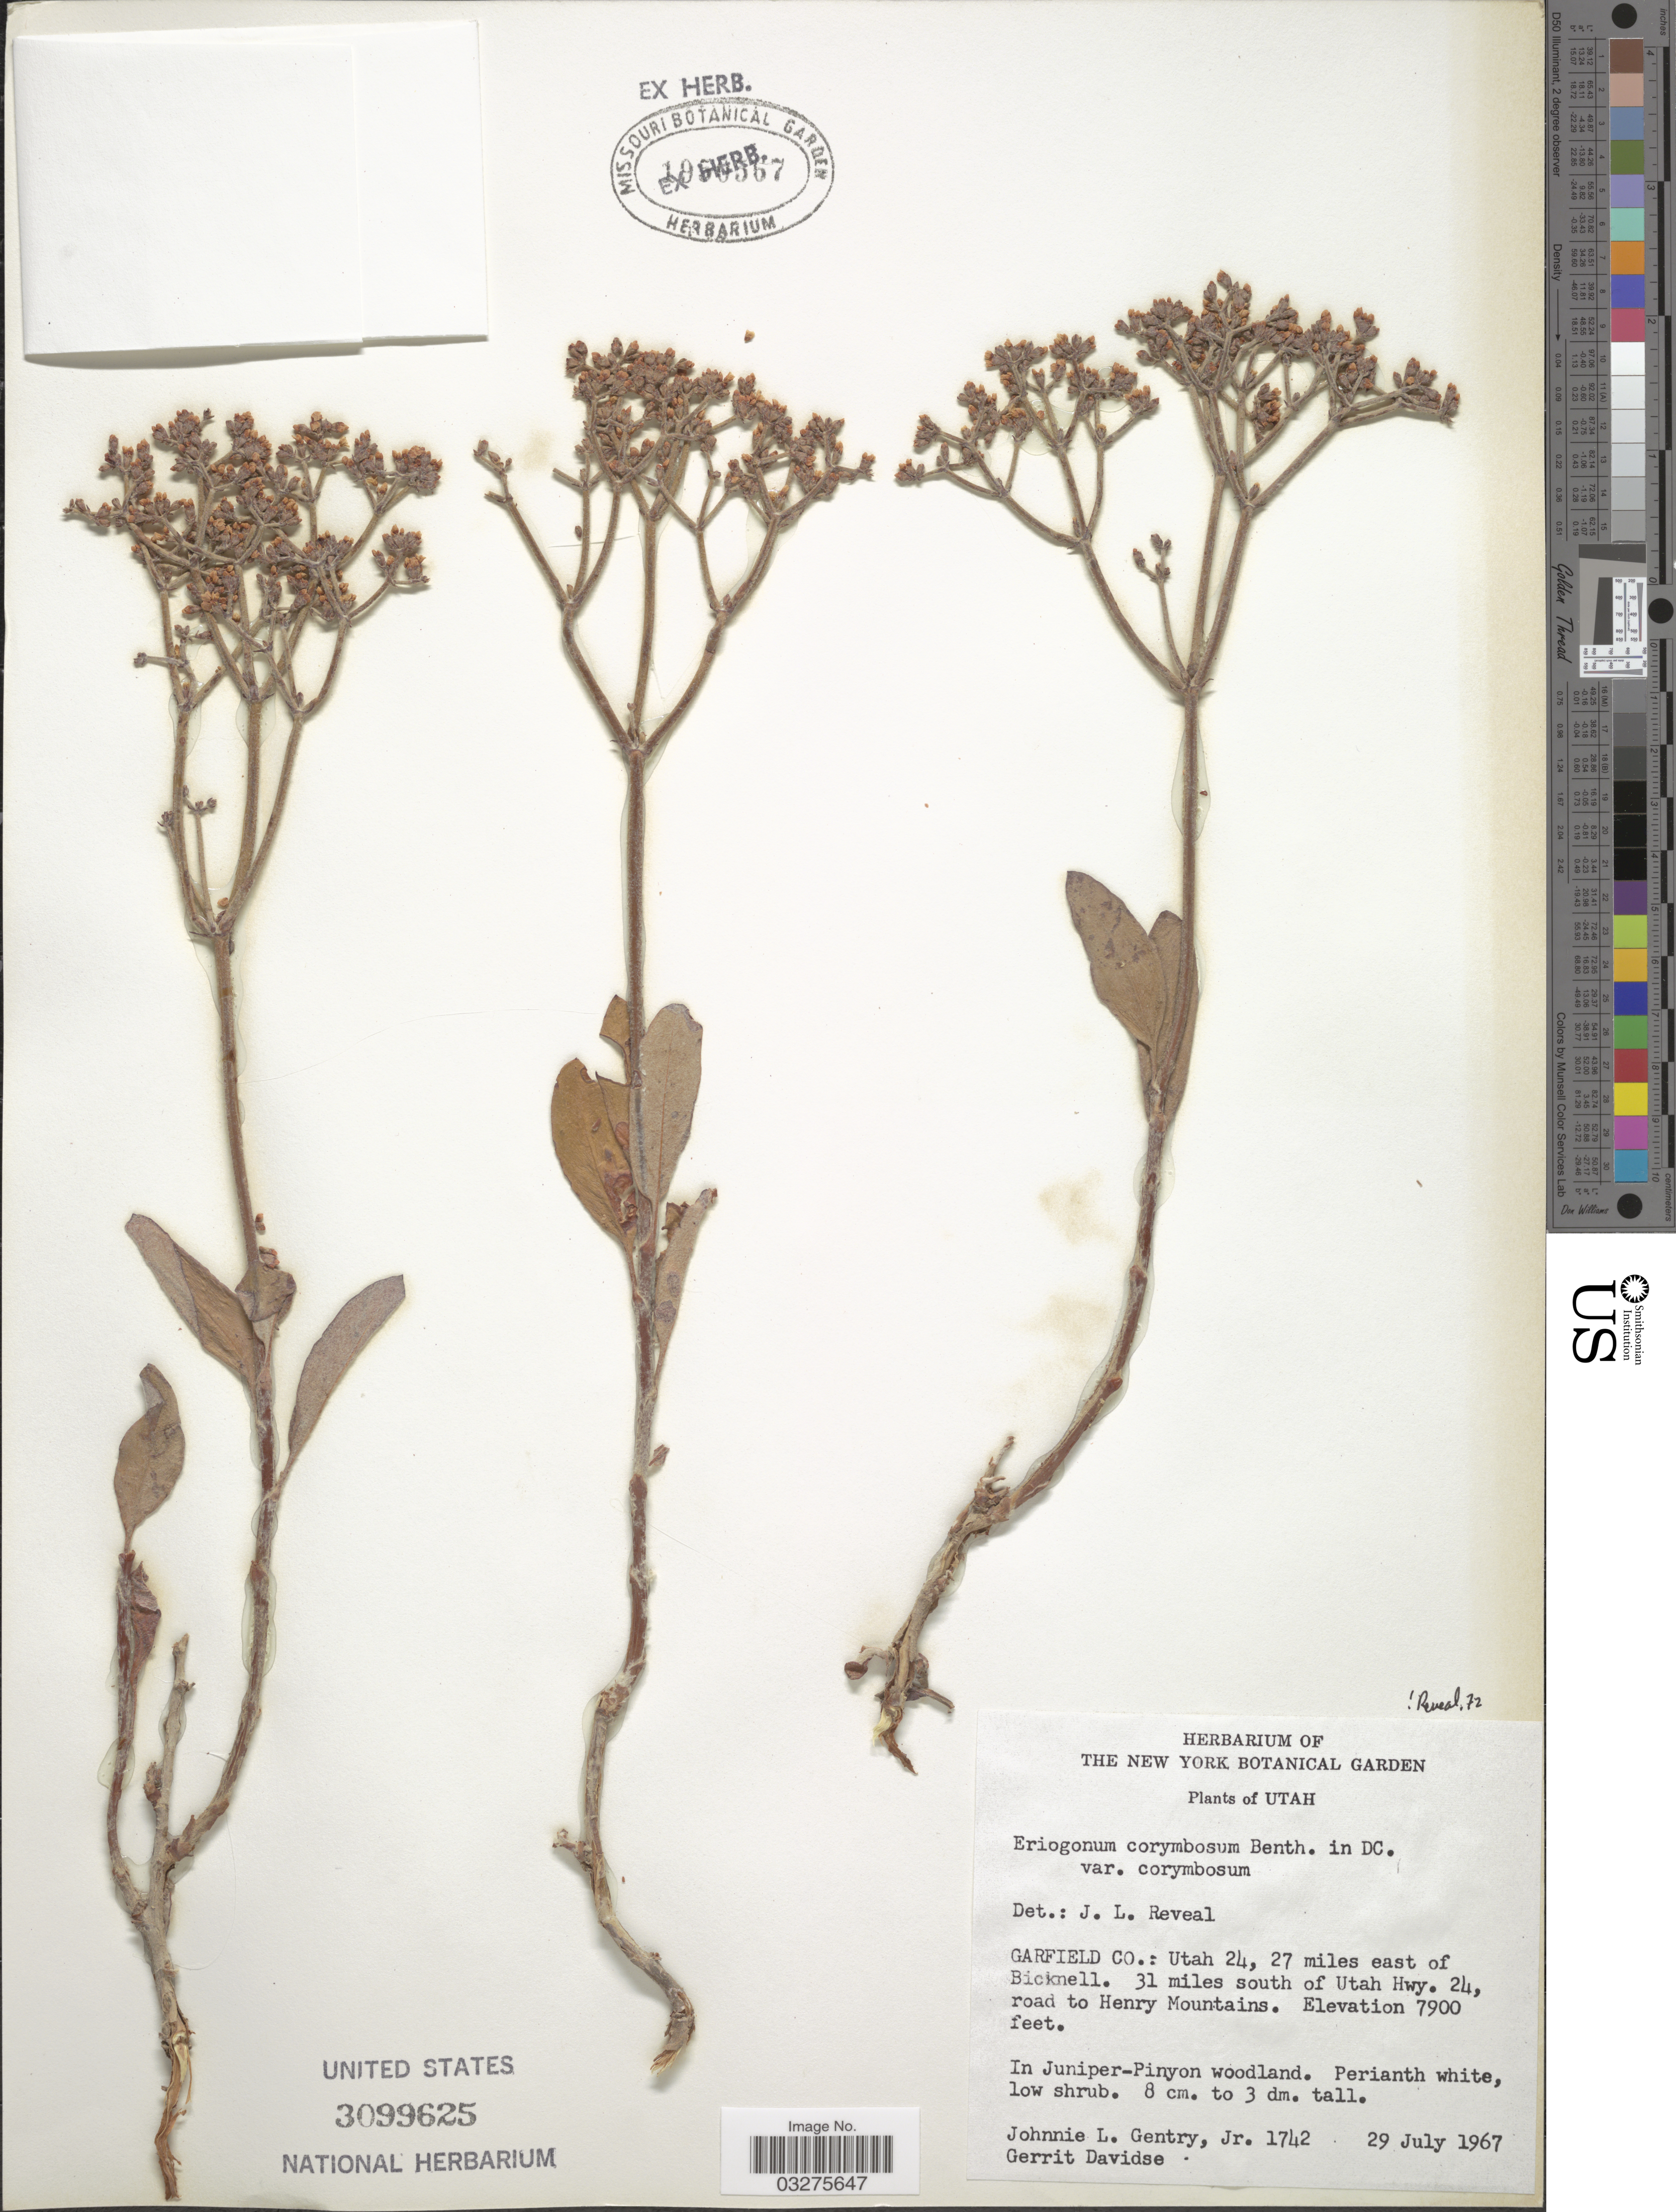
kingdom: Plantae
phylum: Tracheophyta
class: Magnoliopsida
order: Caryophyllales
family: Polygonaceae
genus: Eriogonum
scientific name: Eriogonum corymbosum var. corymbosum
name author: Benth.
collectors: J. L. Gentry & G. Davidse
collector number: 1742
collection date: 1967-07-29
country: United States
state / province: Utah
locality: Garfield Co.: Utah 24, 27 miles east of Bicknell. 31 miles south of Hwy. 24, road to Henry Mountains.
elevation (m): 2408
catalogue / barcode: US 3099625